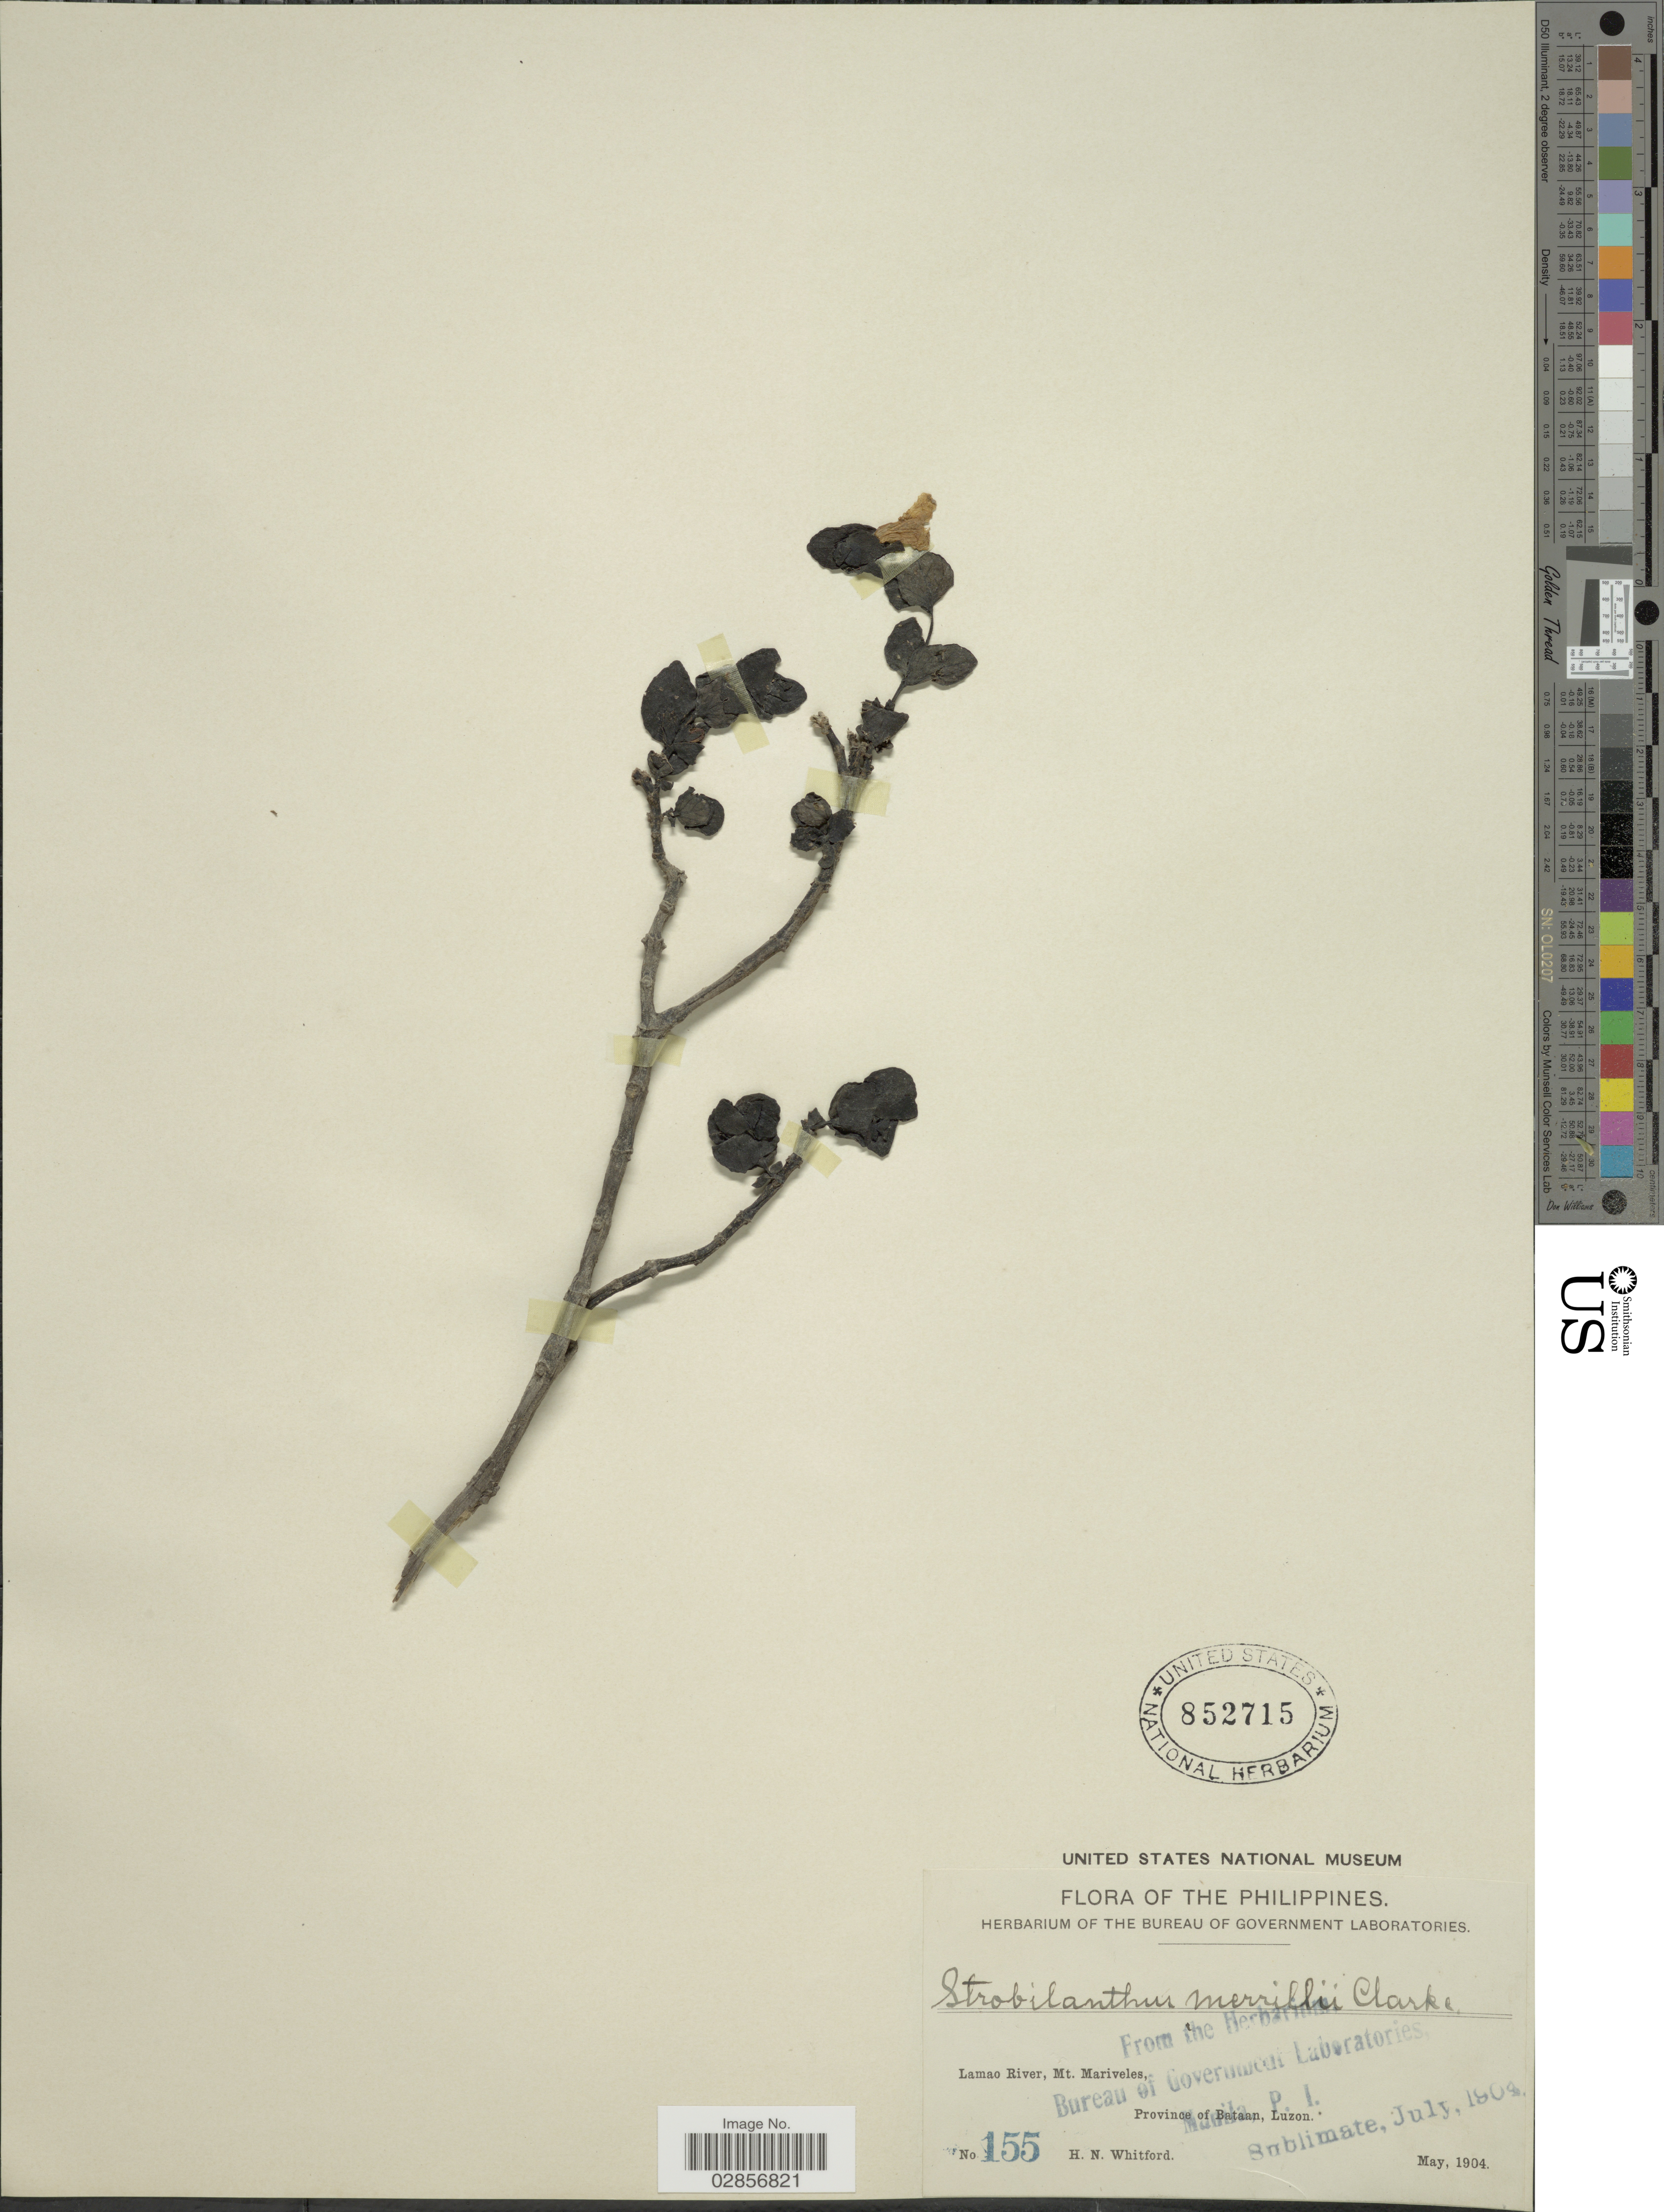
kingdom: Plantae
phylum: Tracheophyta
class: Magnoliopsida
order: Lamiales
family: Acanthaceae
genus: Strobilanthes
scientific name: Strobilanthes merrillii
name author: C.B. Clarke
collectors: H. N. Whitford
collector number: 155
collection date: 1904-05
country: Philippines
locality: Lamao River, Mt. Mariveles, Province of Bataan, Luzon.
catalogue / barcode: US 852715